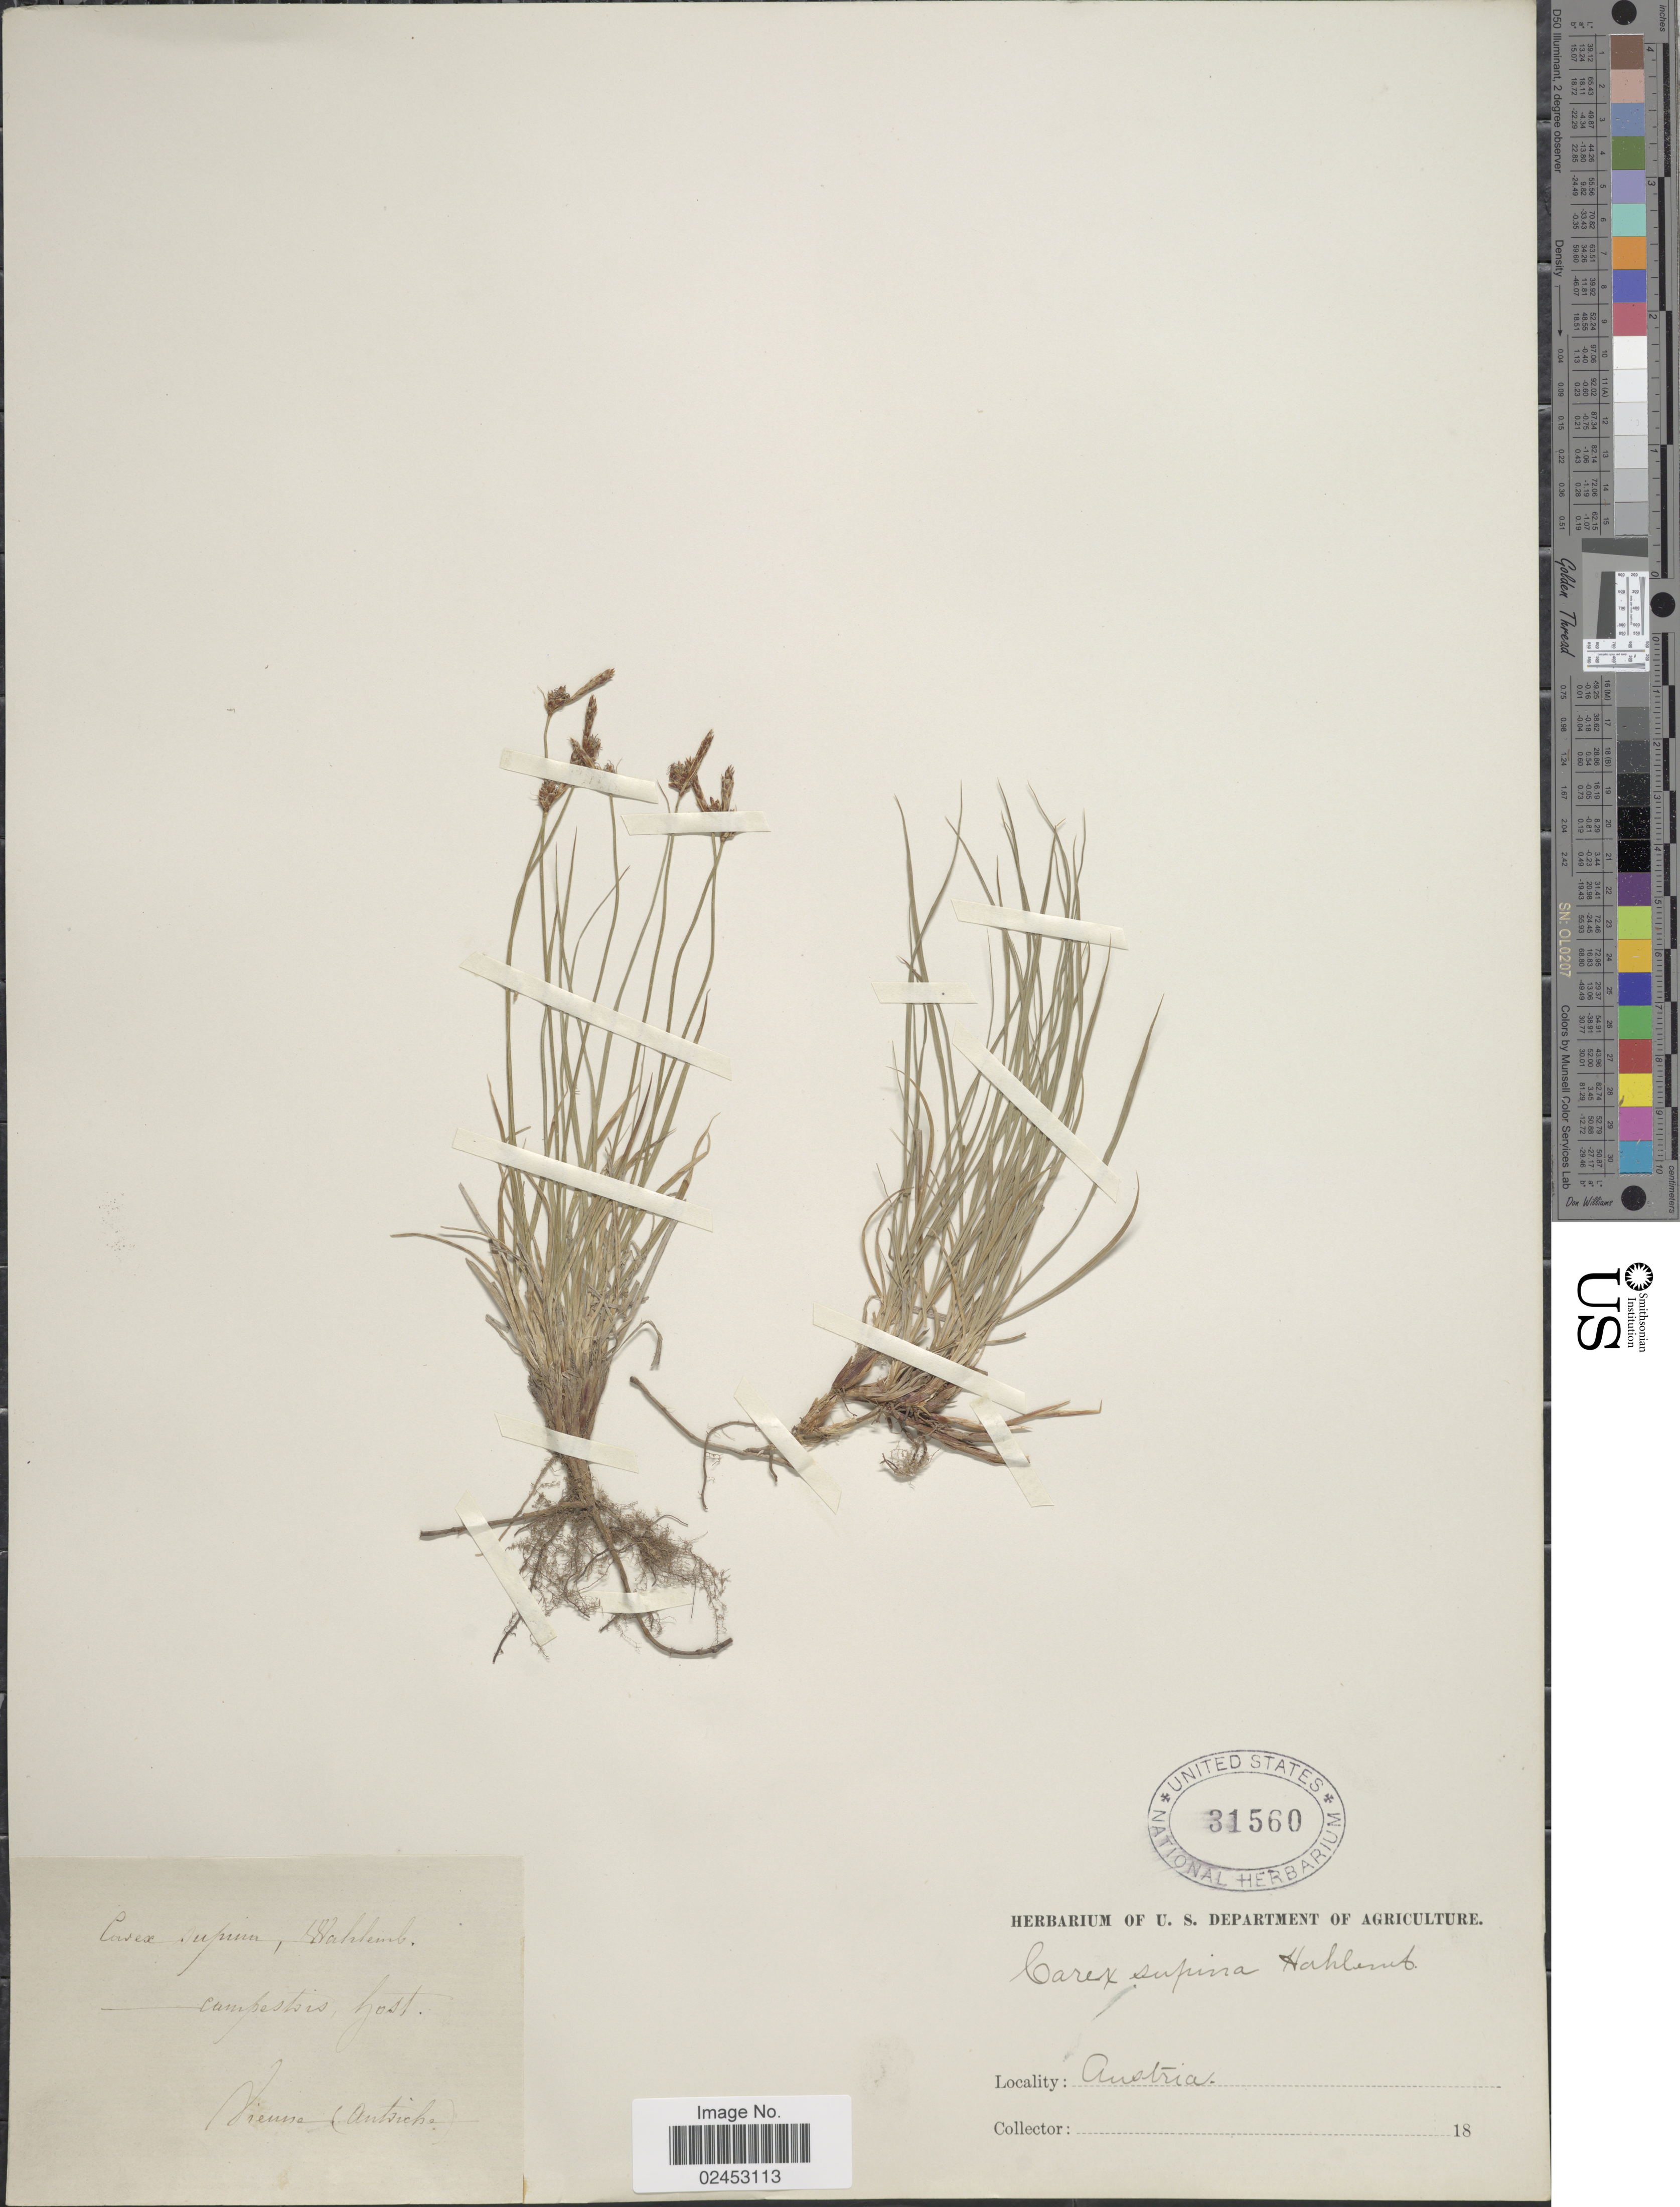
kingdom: Plantae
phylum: Tracheophyta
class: Liliopsida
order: Poales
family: Cyperaceae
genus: Carex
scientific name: Carex supina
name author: Willd. ex Wahlenb.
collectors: Facchini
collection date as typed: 18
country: Austria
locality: Campestris Gost, Vienne (Austriche) [interpreted], Austria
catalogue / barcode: US 31560